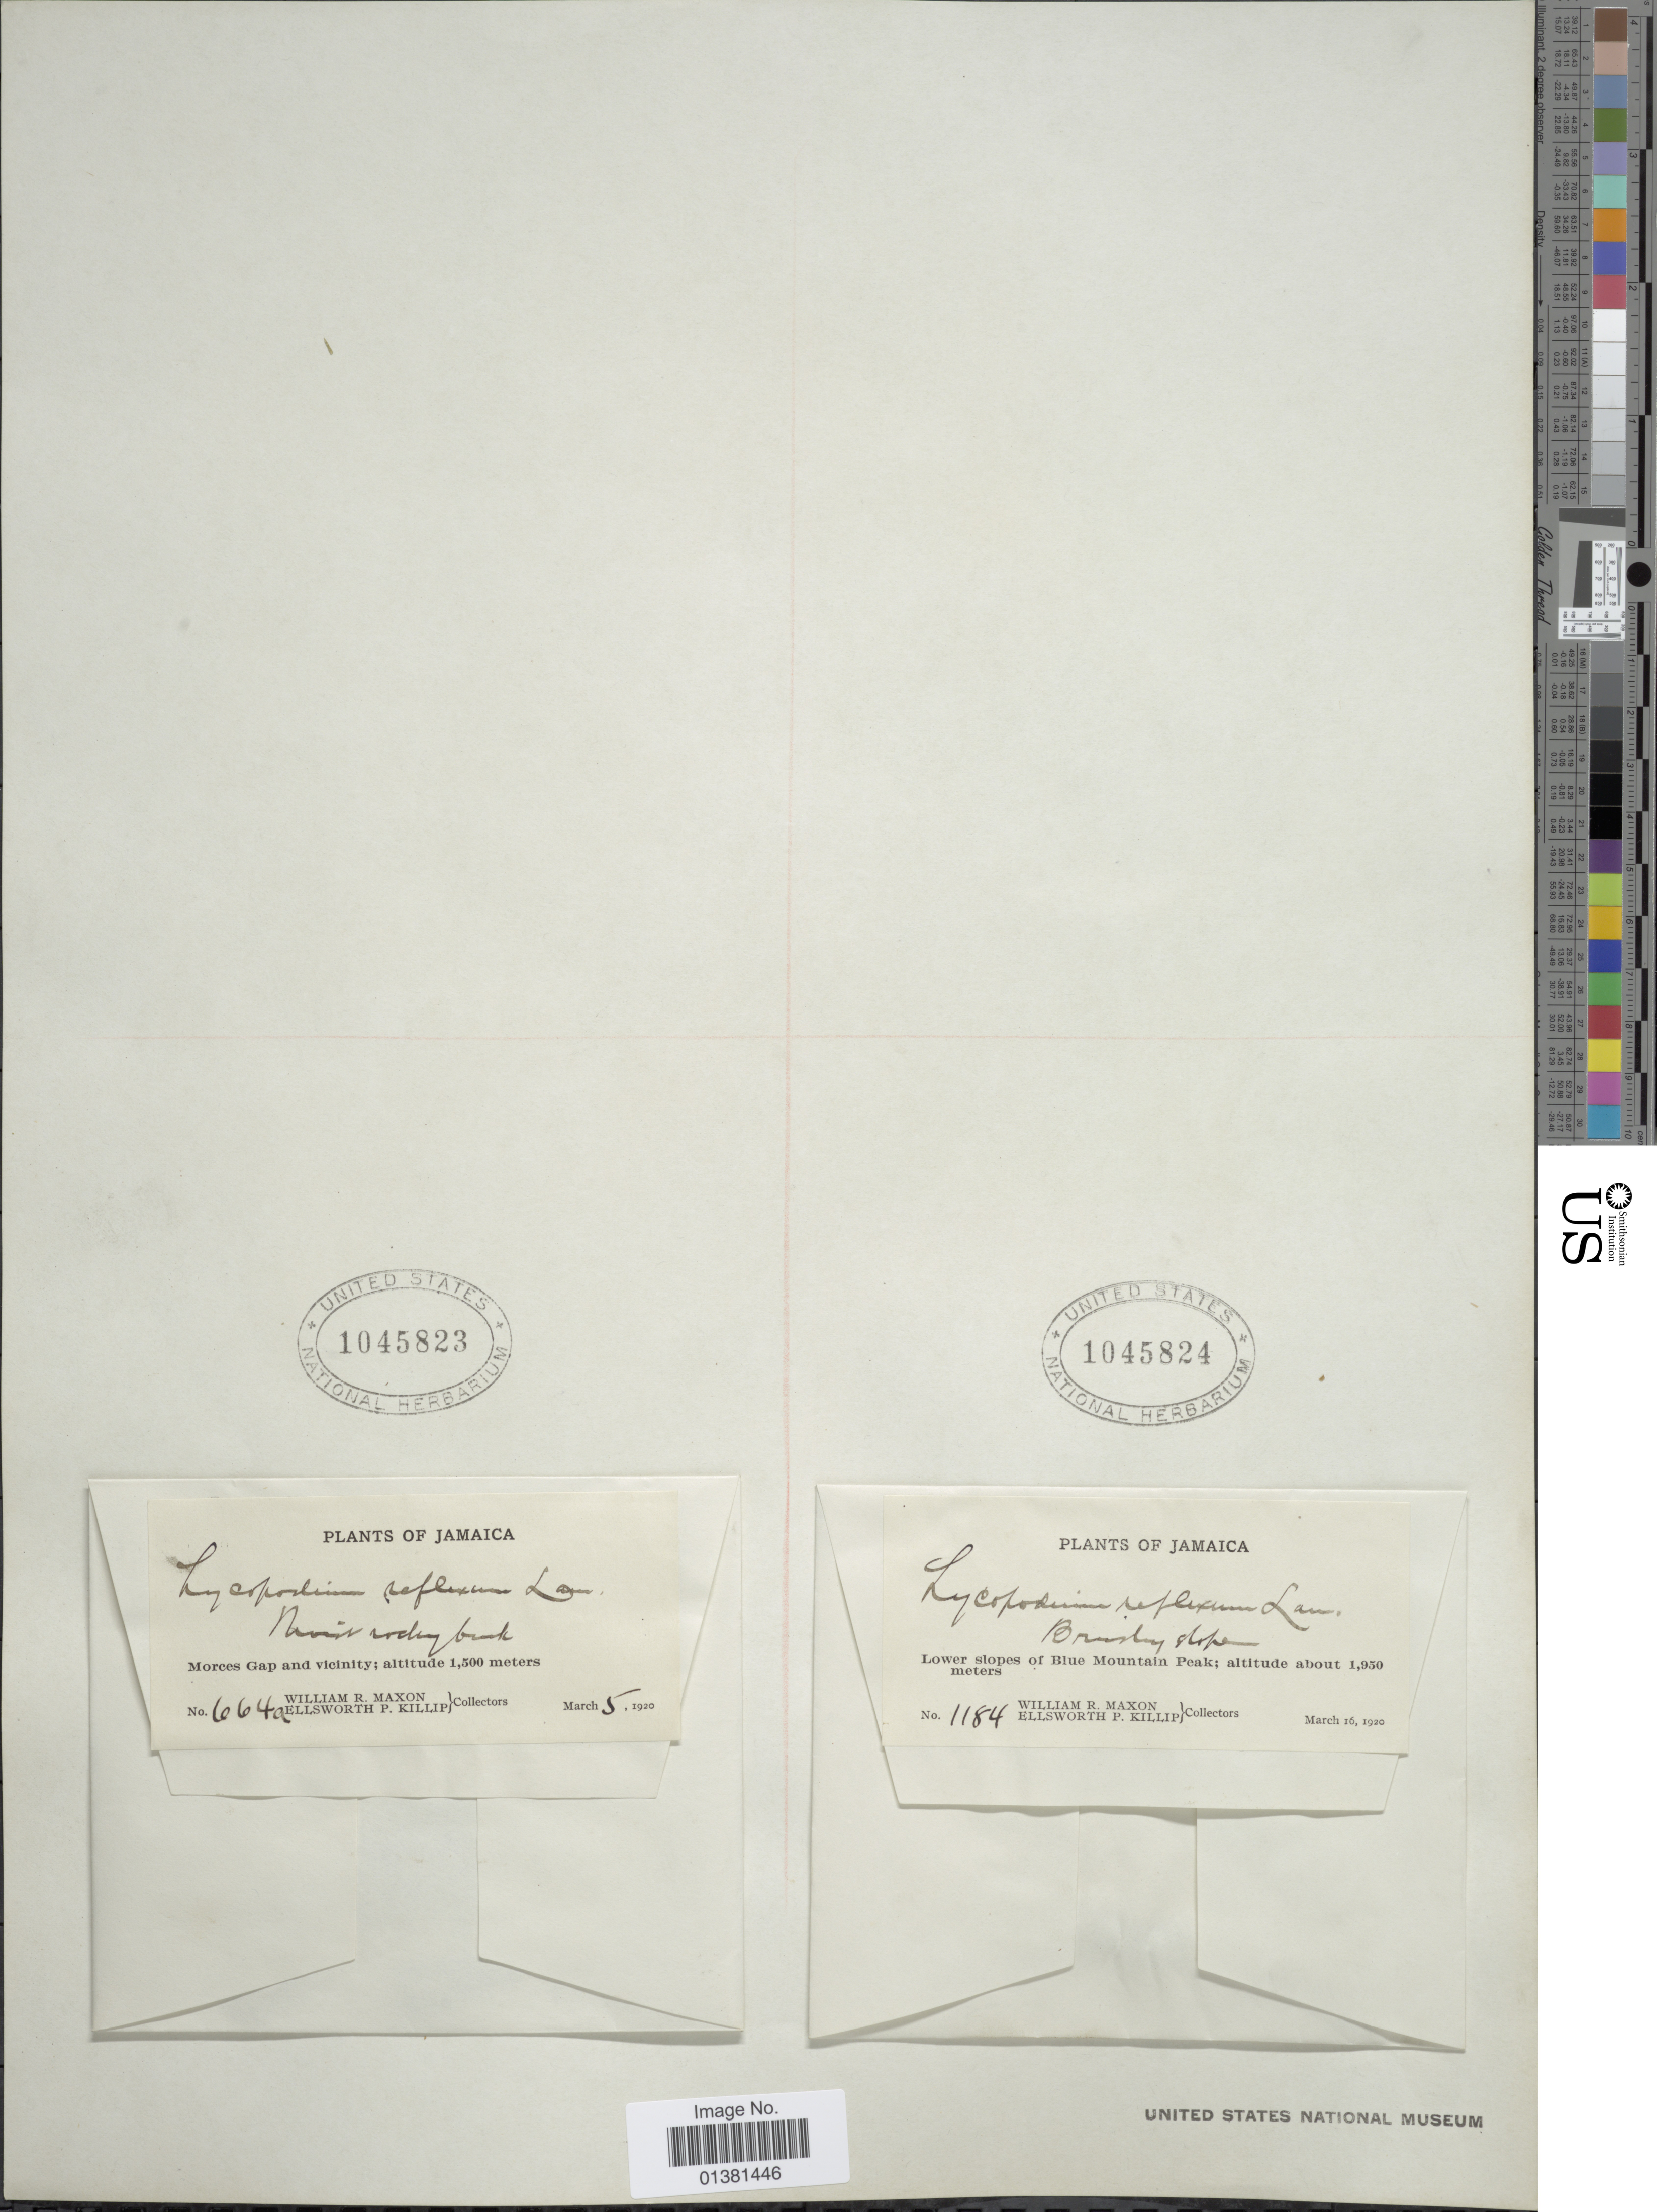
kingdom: Plantae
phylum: Tracheophyta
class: Lycopodiopsida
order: Lycopodiales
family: Lycopodiaceae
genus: Phlegmariurus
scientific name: Phlegmariurus reflexus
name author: (Lam.) B. Øllg.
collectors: W. R. Maxon & E. P. Killip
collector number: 1184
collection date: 1920-03-16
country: Jamaica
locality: Lower slopes of Blue Mountain Peak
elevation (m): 1950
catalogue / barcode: US 1045824-2